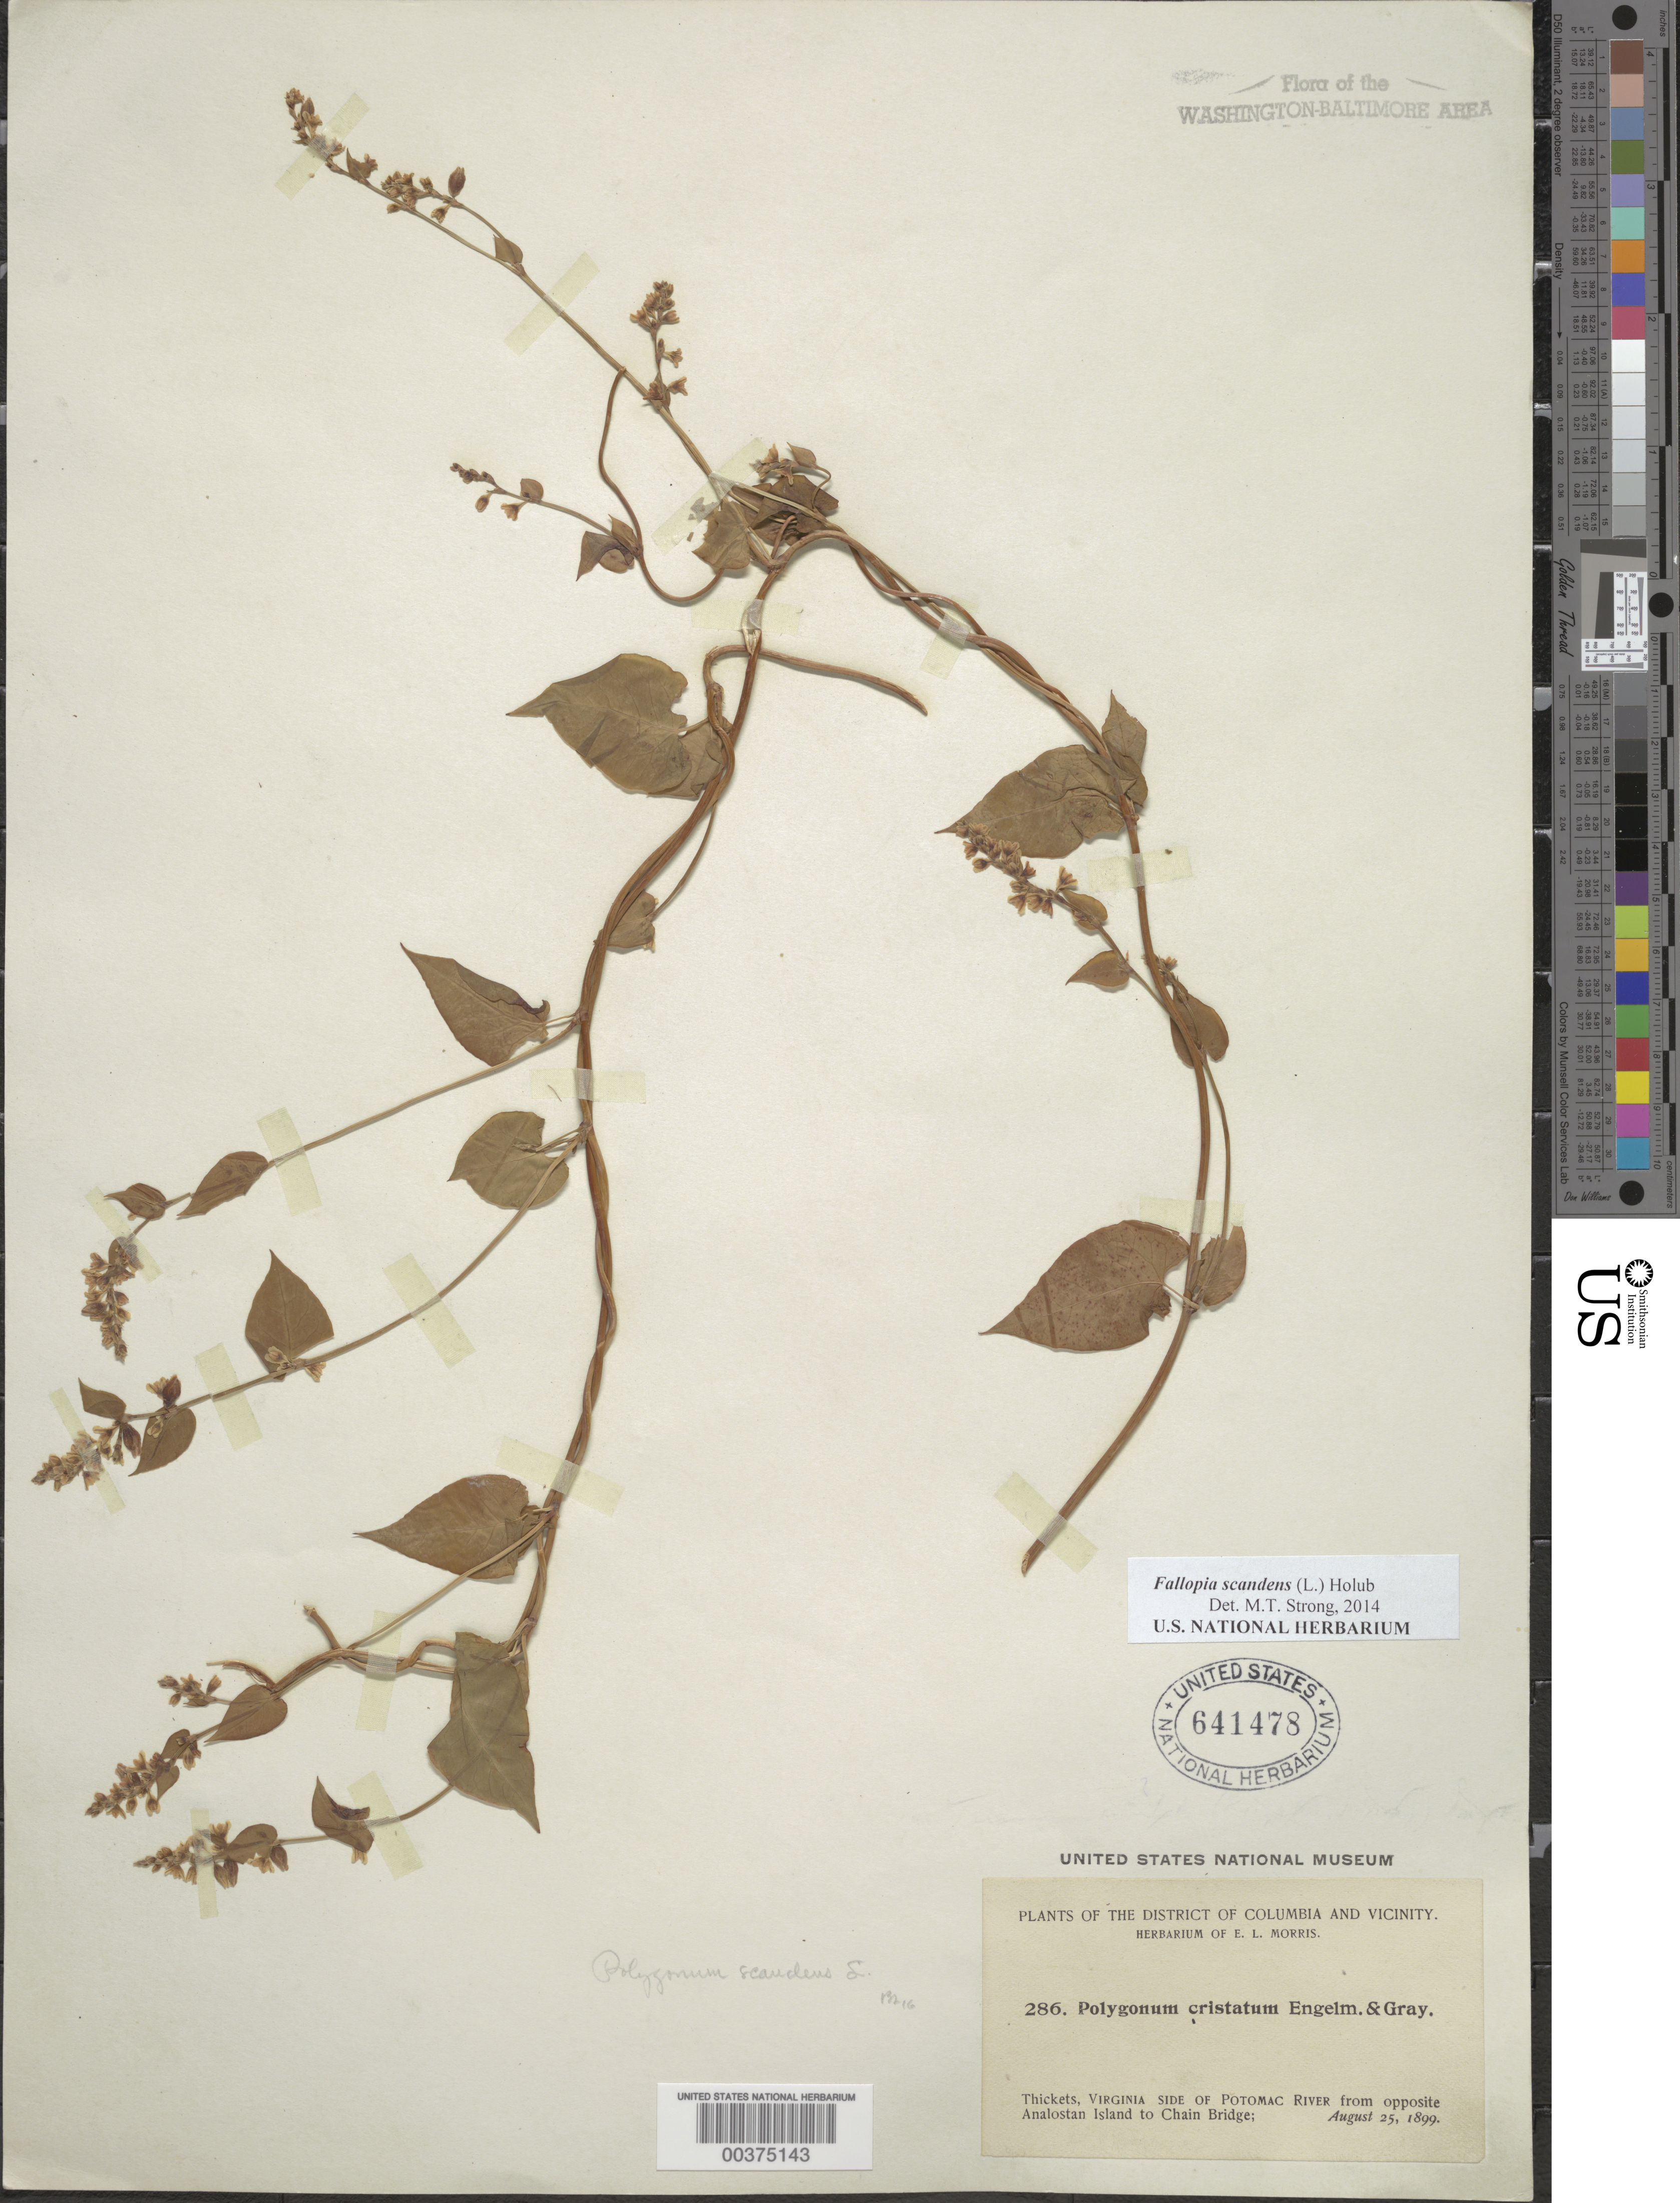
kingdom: Plantae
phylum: Tracheophyta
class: Magnoliopsida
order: Caryophyllales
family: Polygonaceae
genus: Fallopia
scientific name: Fallopia scandens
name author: (L.) Holub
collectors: E. L. Morris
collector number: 286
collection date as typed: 25 Aug 1899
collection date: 1899-08-25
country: United States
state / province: Virginia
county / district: Arlington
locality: Opposite Analostan Island to Chain Bridge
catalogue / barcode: US 641478